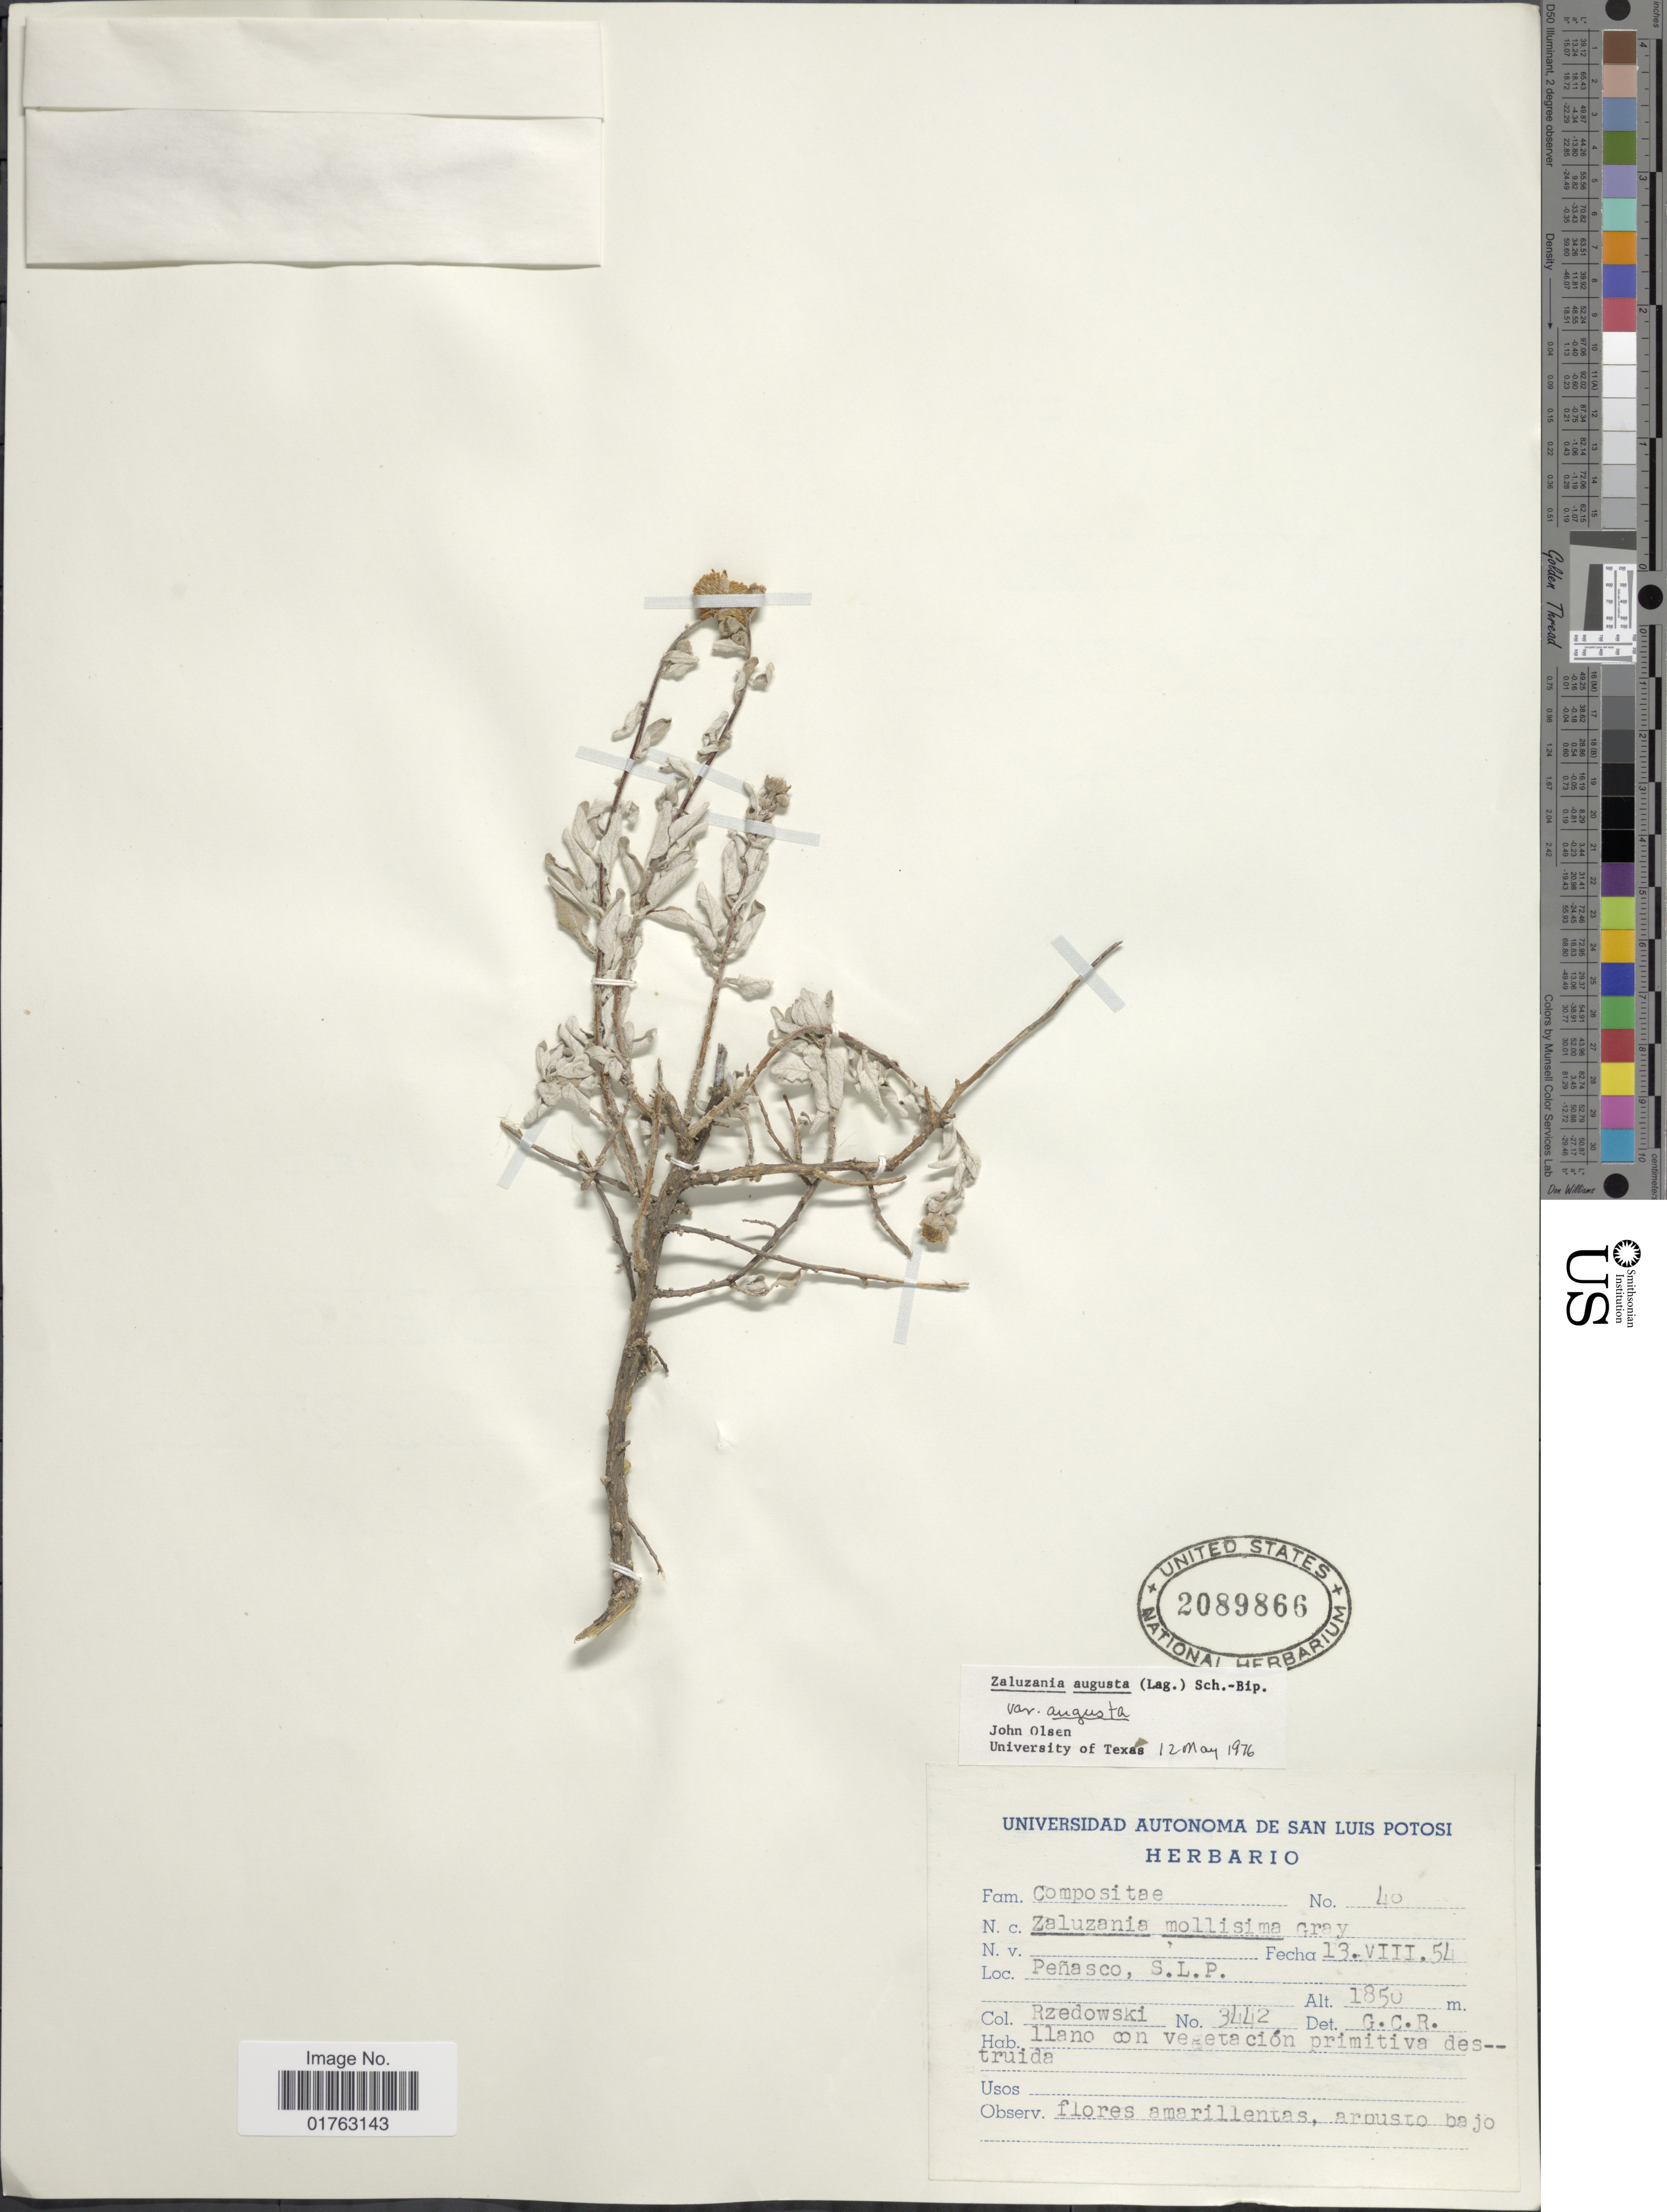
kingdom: Plantae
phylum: Tracheophyta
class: Magnoliopsida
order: Asterales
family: Asteraceae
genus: Zaluzania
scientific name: Zaluzania angusta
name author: (Lag.) Sch. Bip.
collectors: Rzedowski, --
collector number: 3442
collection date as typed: Transcribed d/m/y: 13/8/54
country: Mexico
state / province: San Luis Potosí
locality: Peñasco, S. L. P.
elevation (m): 1850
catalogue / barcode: US 2089866